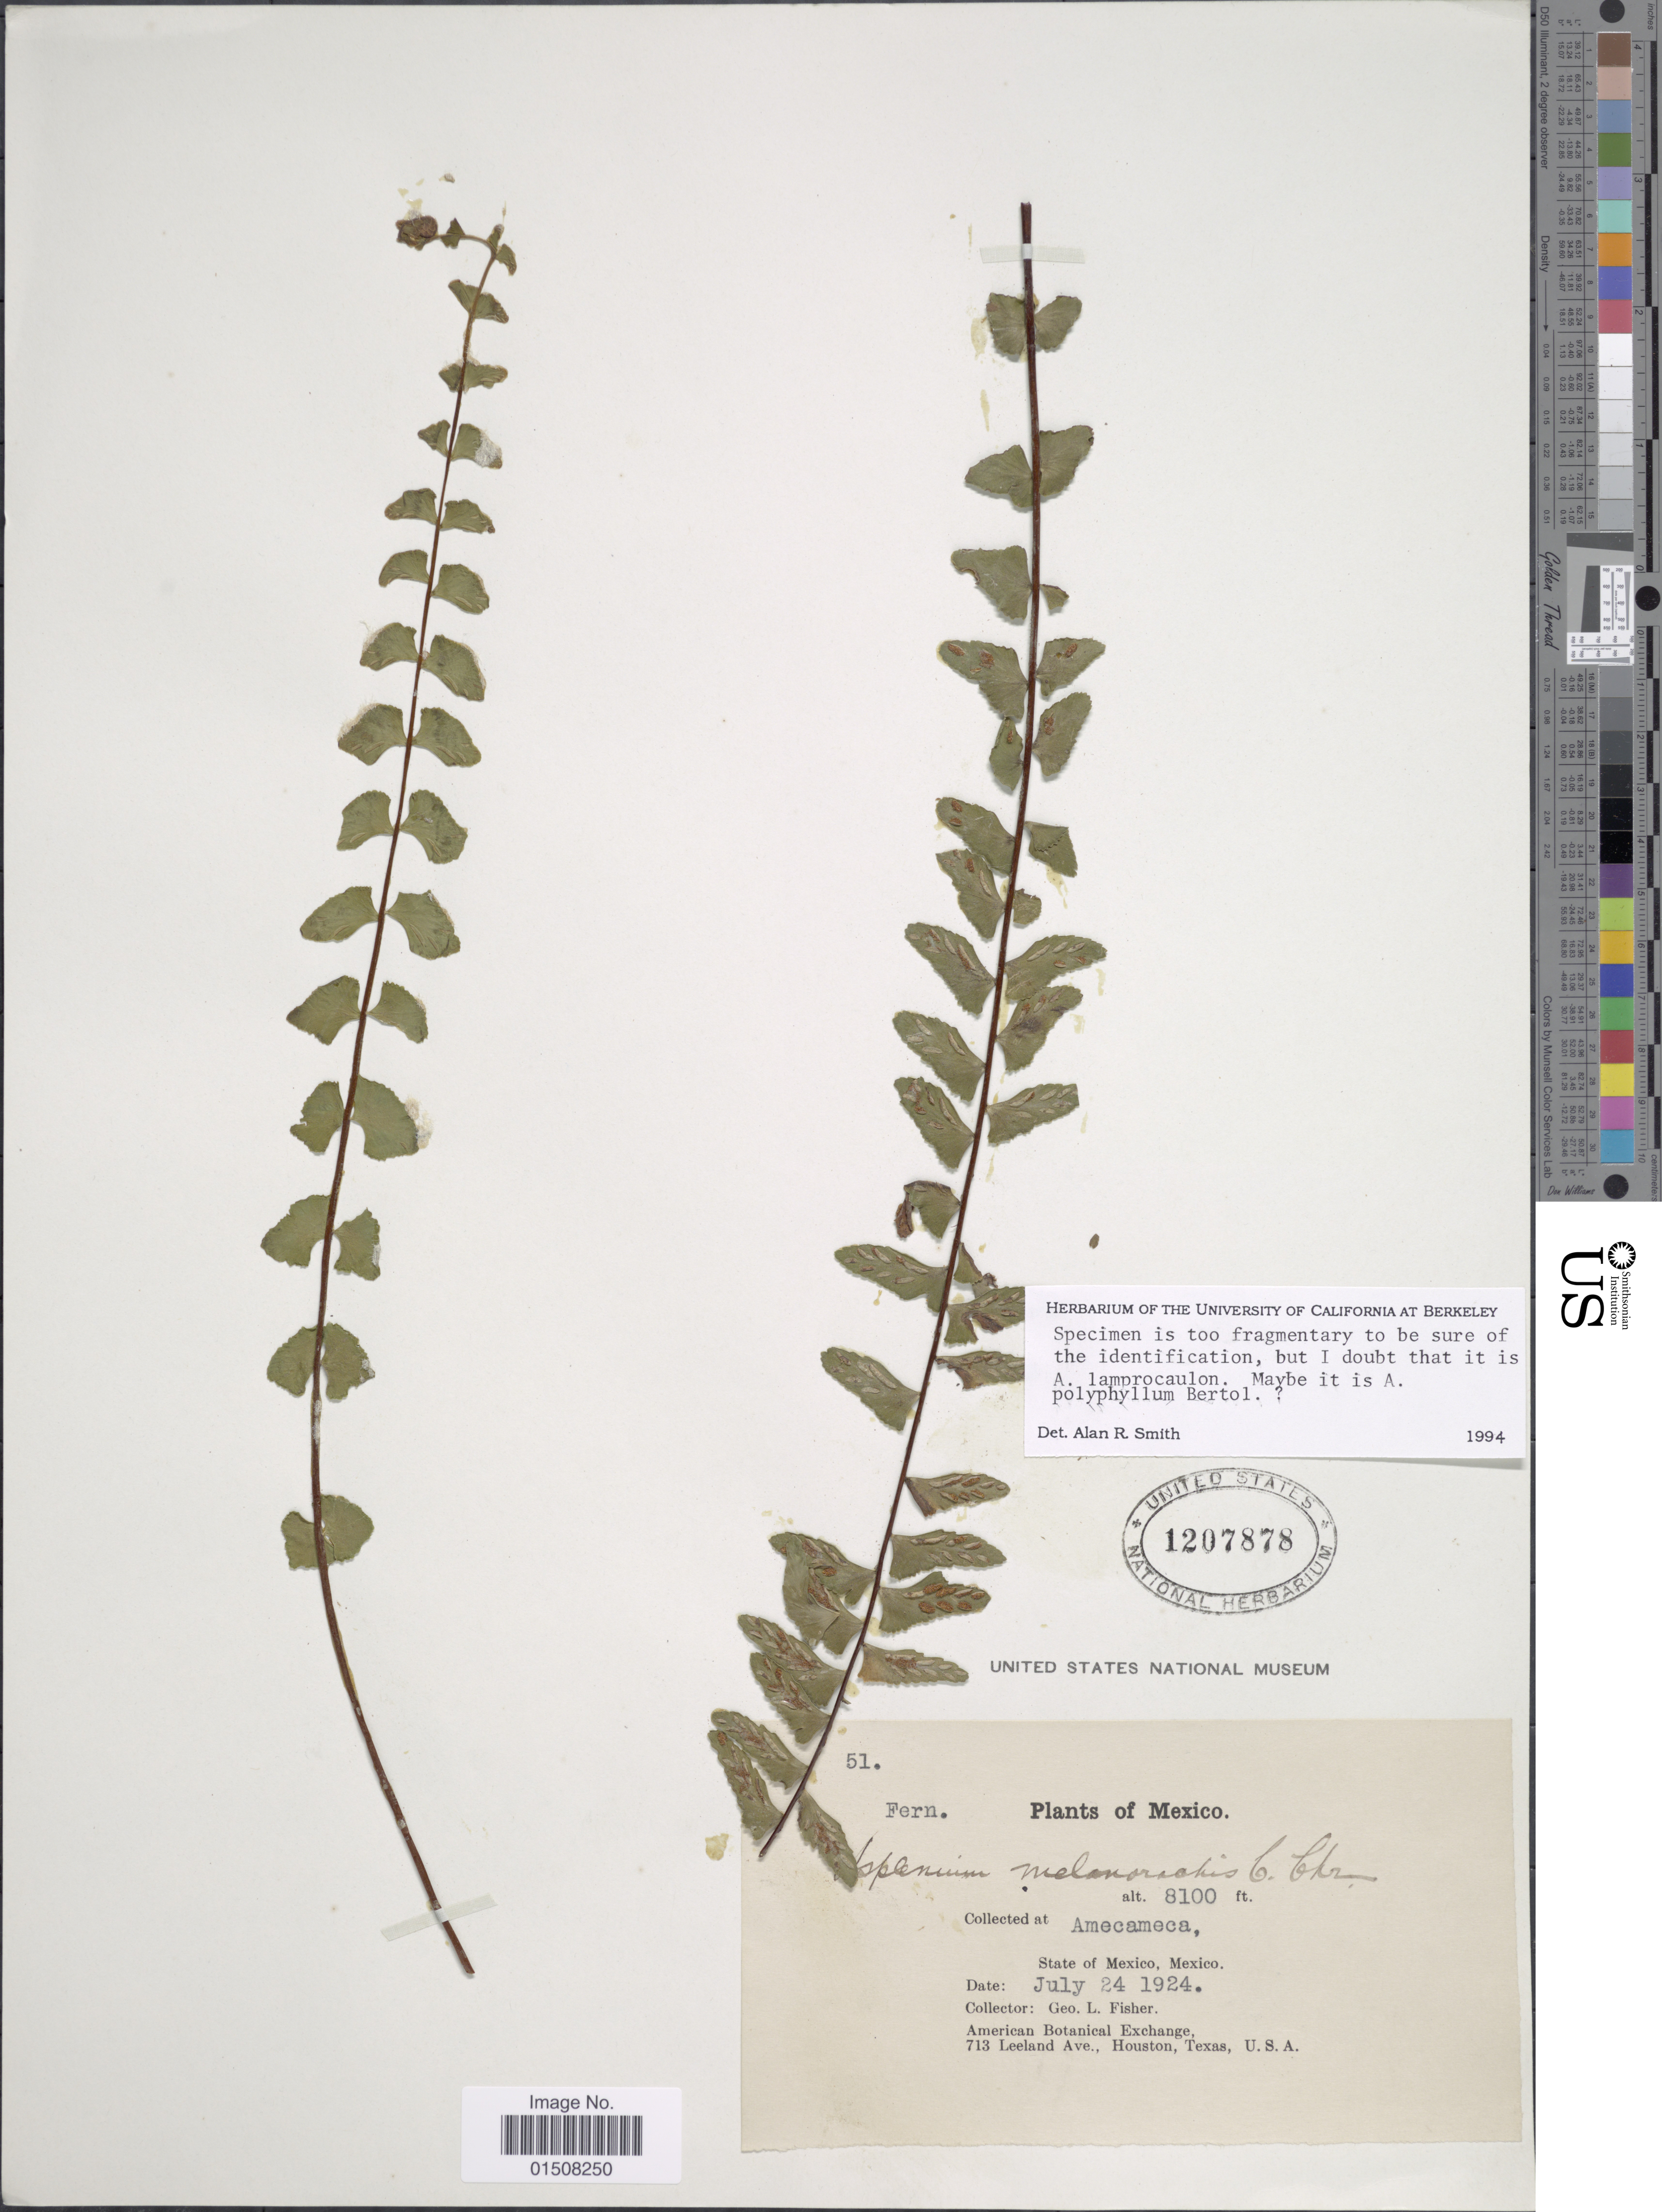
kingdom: Plantae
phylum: Tracheophyta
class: Polypodiopsida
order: Polypodiales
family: Aspleniaceae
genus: Asplenium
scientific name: Asplenium sp.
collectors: G. L. Fisher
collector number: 51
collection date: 1924-07-24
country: Mexico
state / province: México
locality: Amecameca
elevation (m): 2469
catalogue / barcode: US 1207878